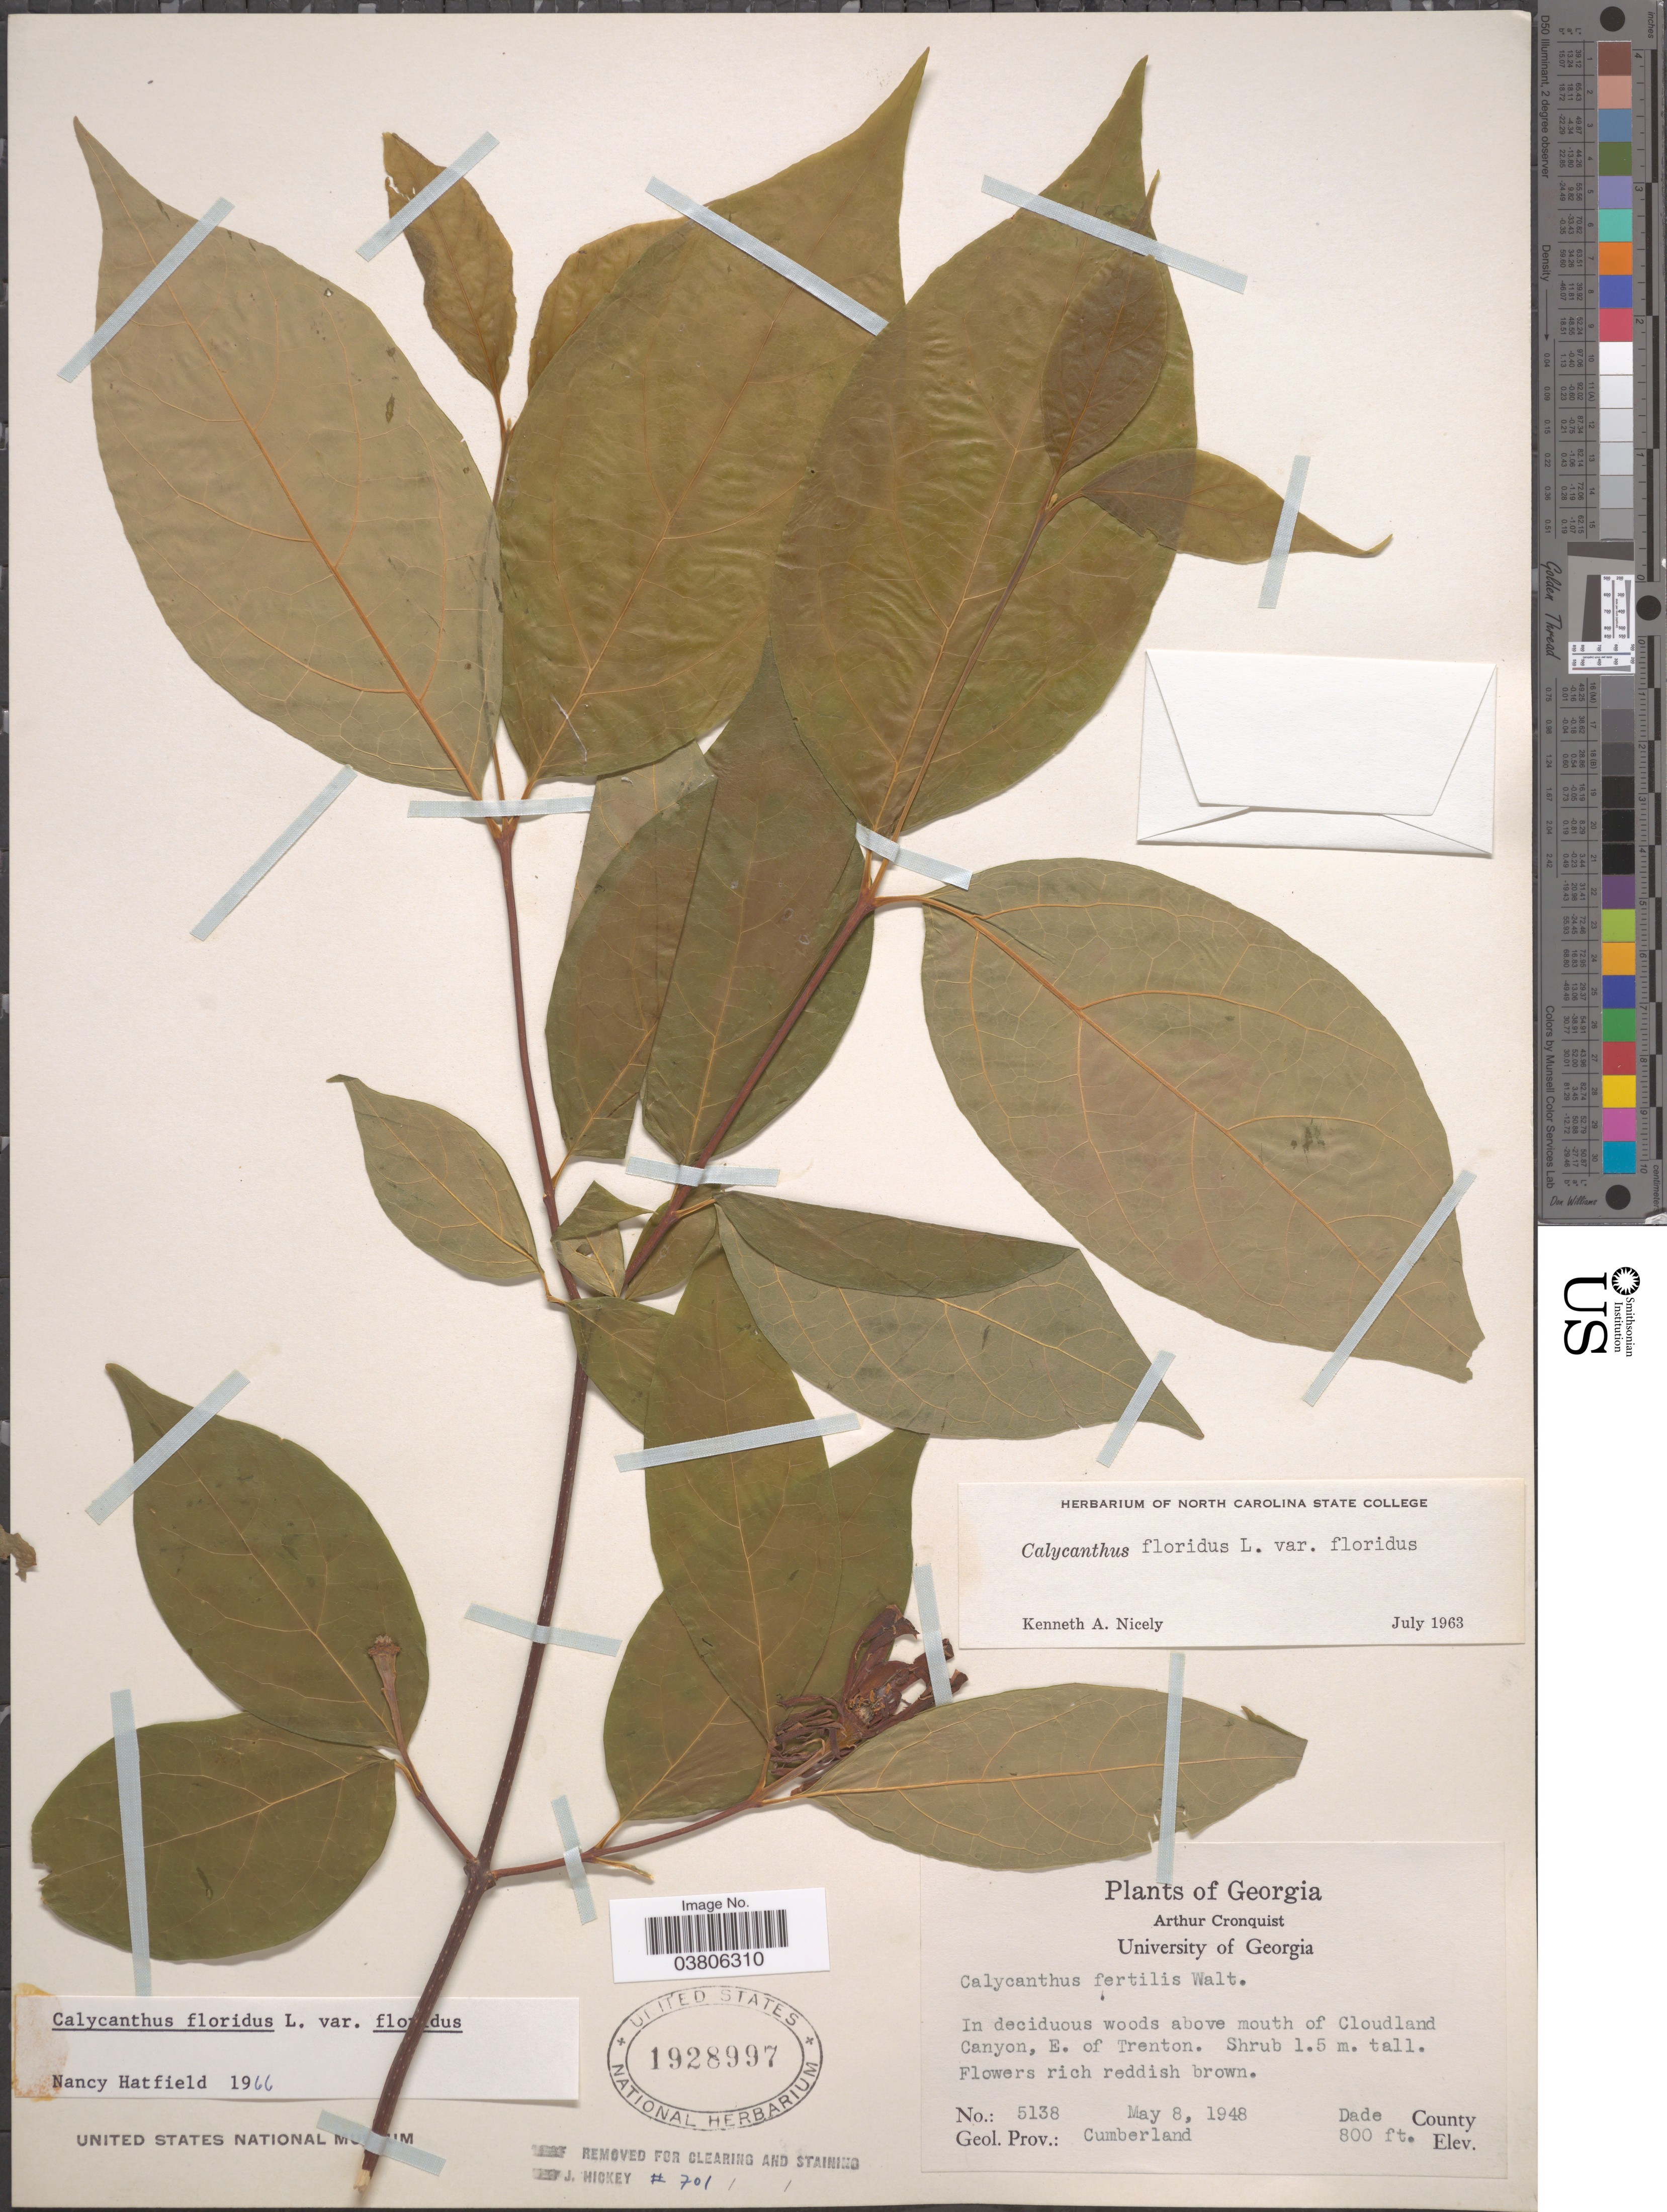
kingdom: Plantae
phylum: Tracheophyta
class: Magnoliopsida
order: Laurales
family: Calycanthaceae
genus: Calycanthus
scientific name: Calycanthus floridus var. laevigatus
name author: (Willd.) Torr. & A. Gray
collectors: A. J. Cronquist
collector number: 5138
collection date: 1948-05-08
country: United States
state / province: Georgia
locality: In deciduous woods above mouth of Cloudland Canyon, E. of Trenton. Dade County. Geol. Prov.: Cumberland.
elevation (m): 244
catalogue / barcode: US 1928997